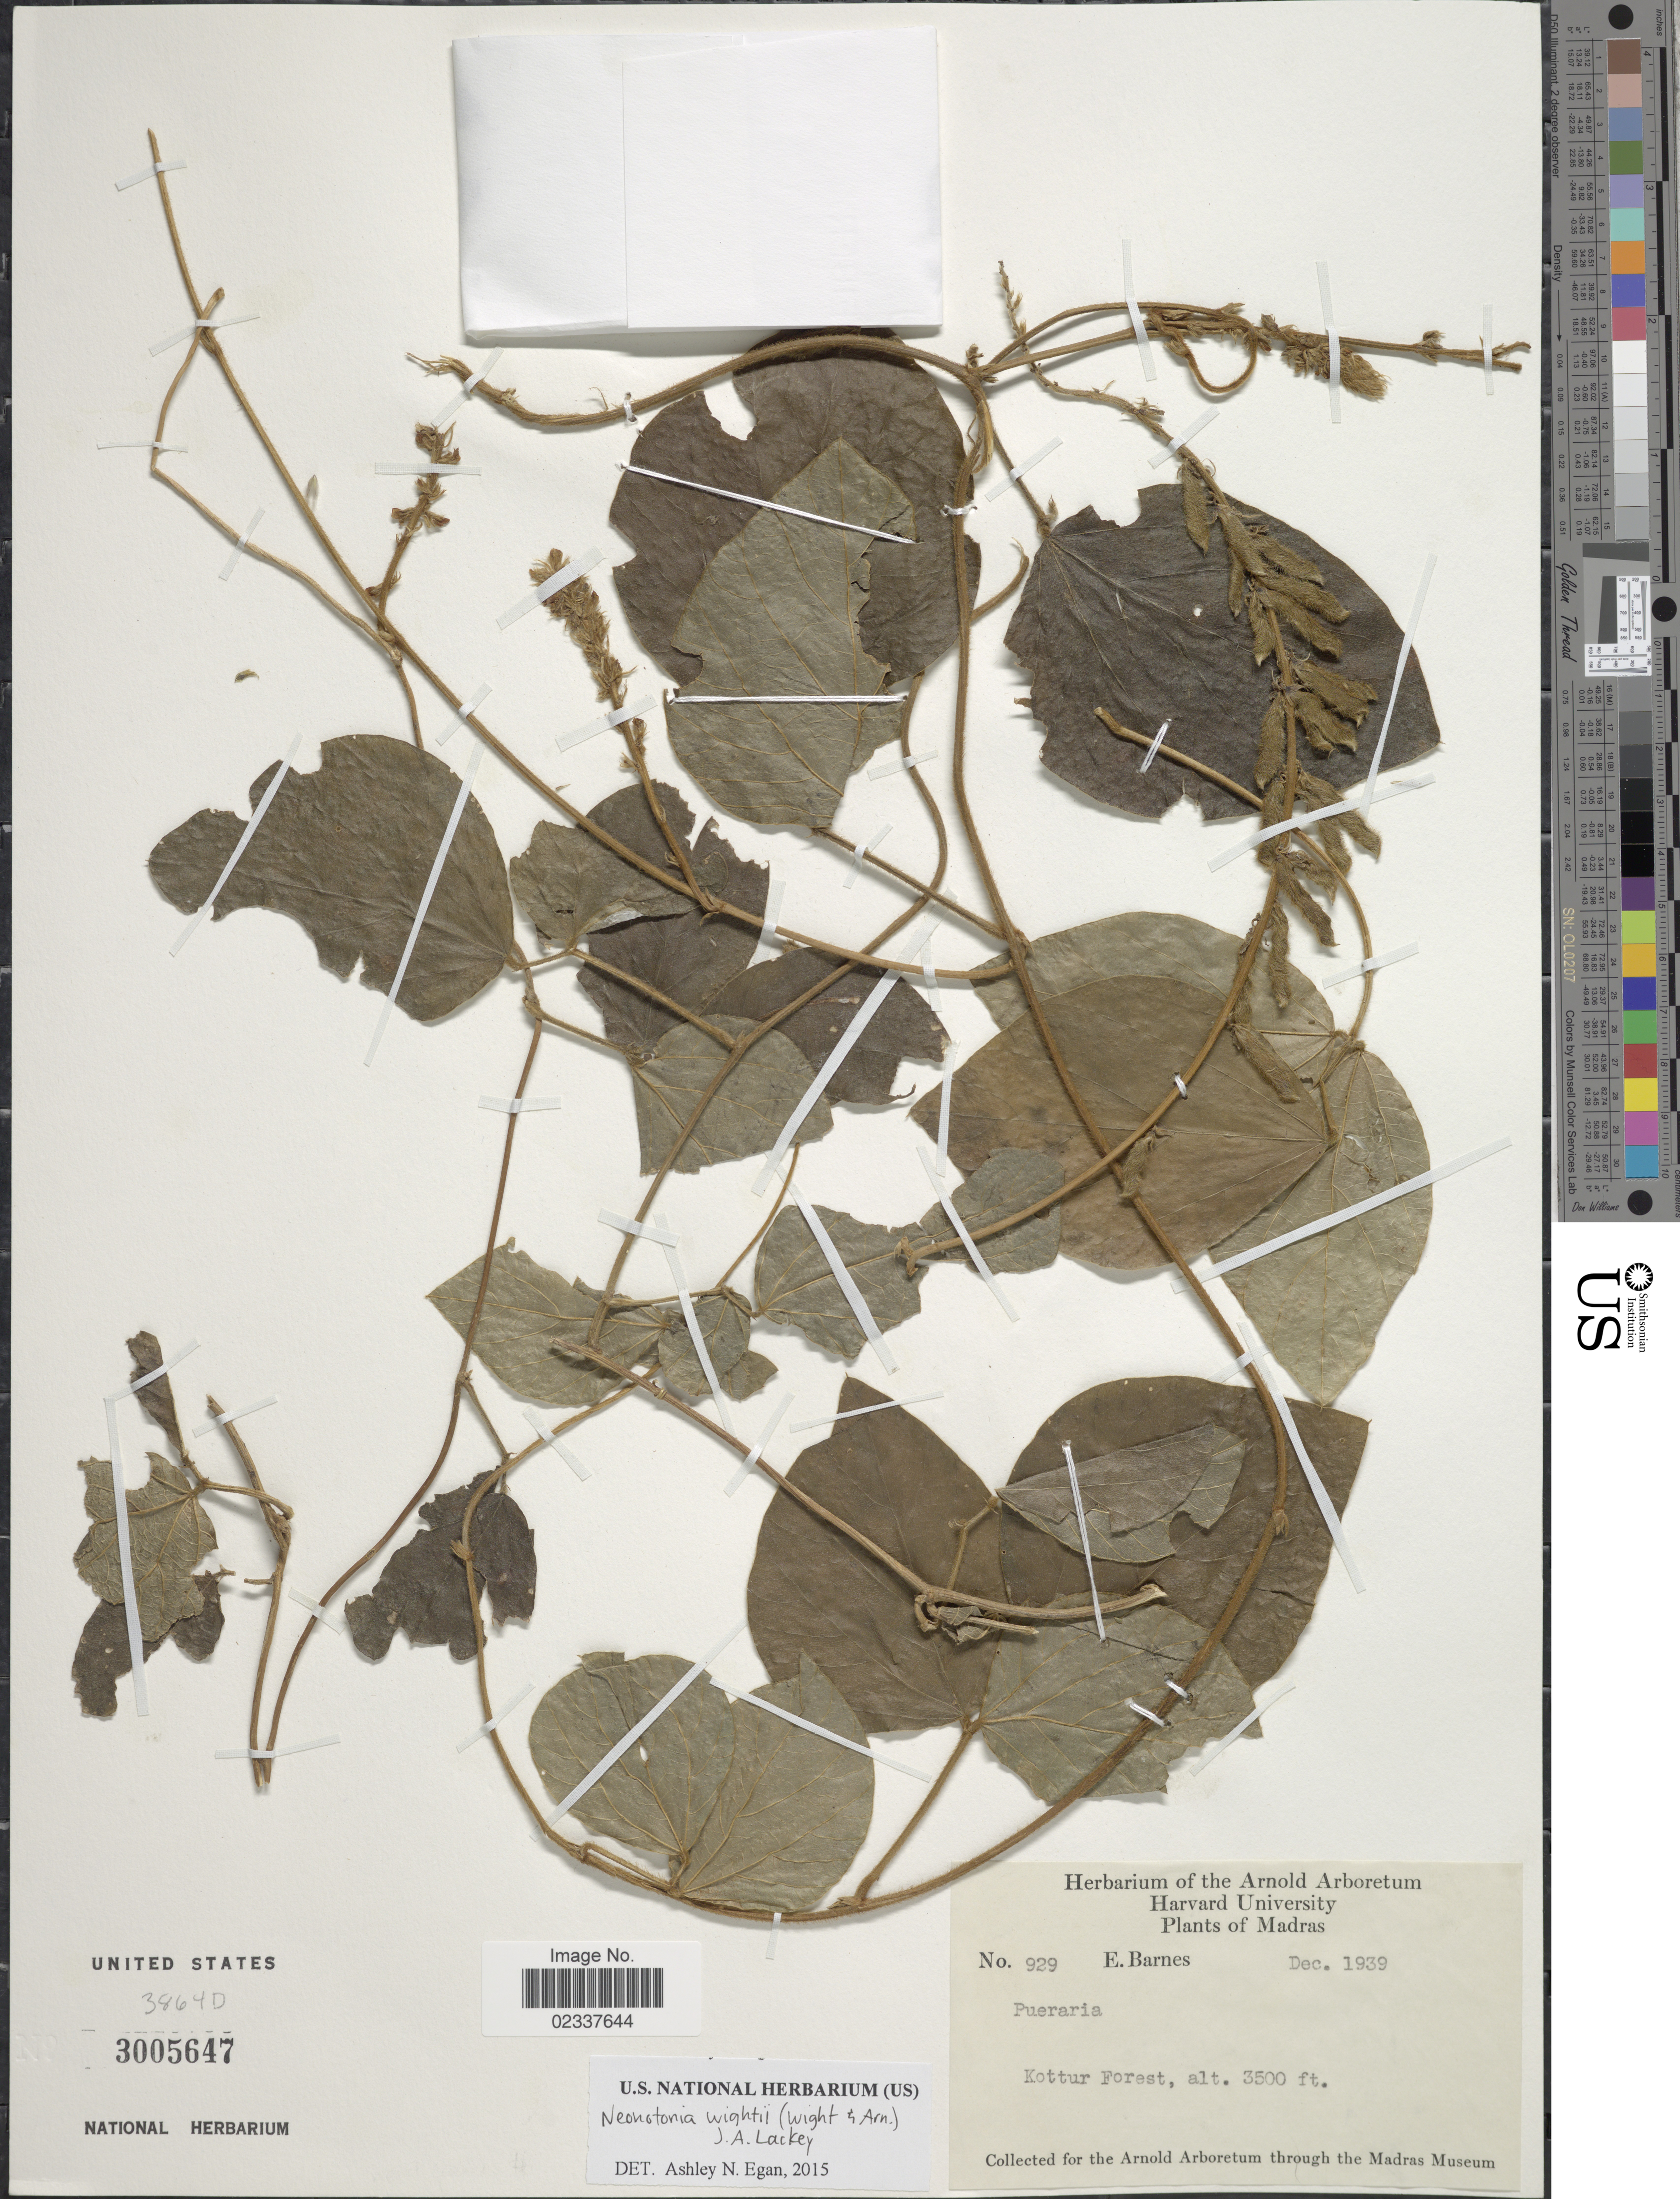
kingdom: Plantae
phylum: Tracheophyta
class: Magnoliopsida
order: Fabales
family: Fabaceae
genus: Neonotonia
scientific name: Neonotonia wightii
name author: (Arn.) J.A. Lackey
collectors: E. Barnes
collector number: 929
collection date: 1939-12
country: India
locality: Madras, Kottur Forest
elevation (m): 1067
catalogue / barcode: US 3005647